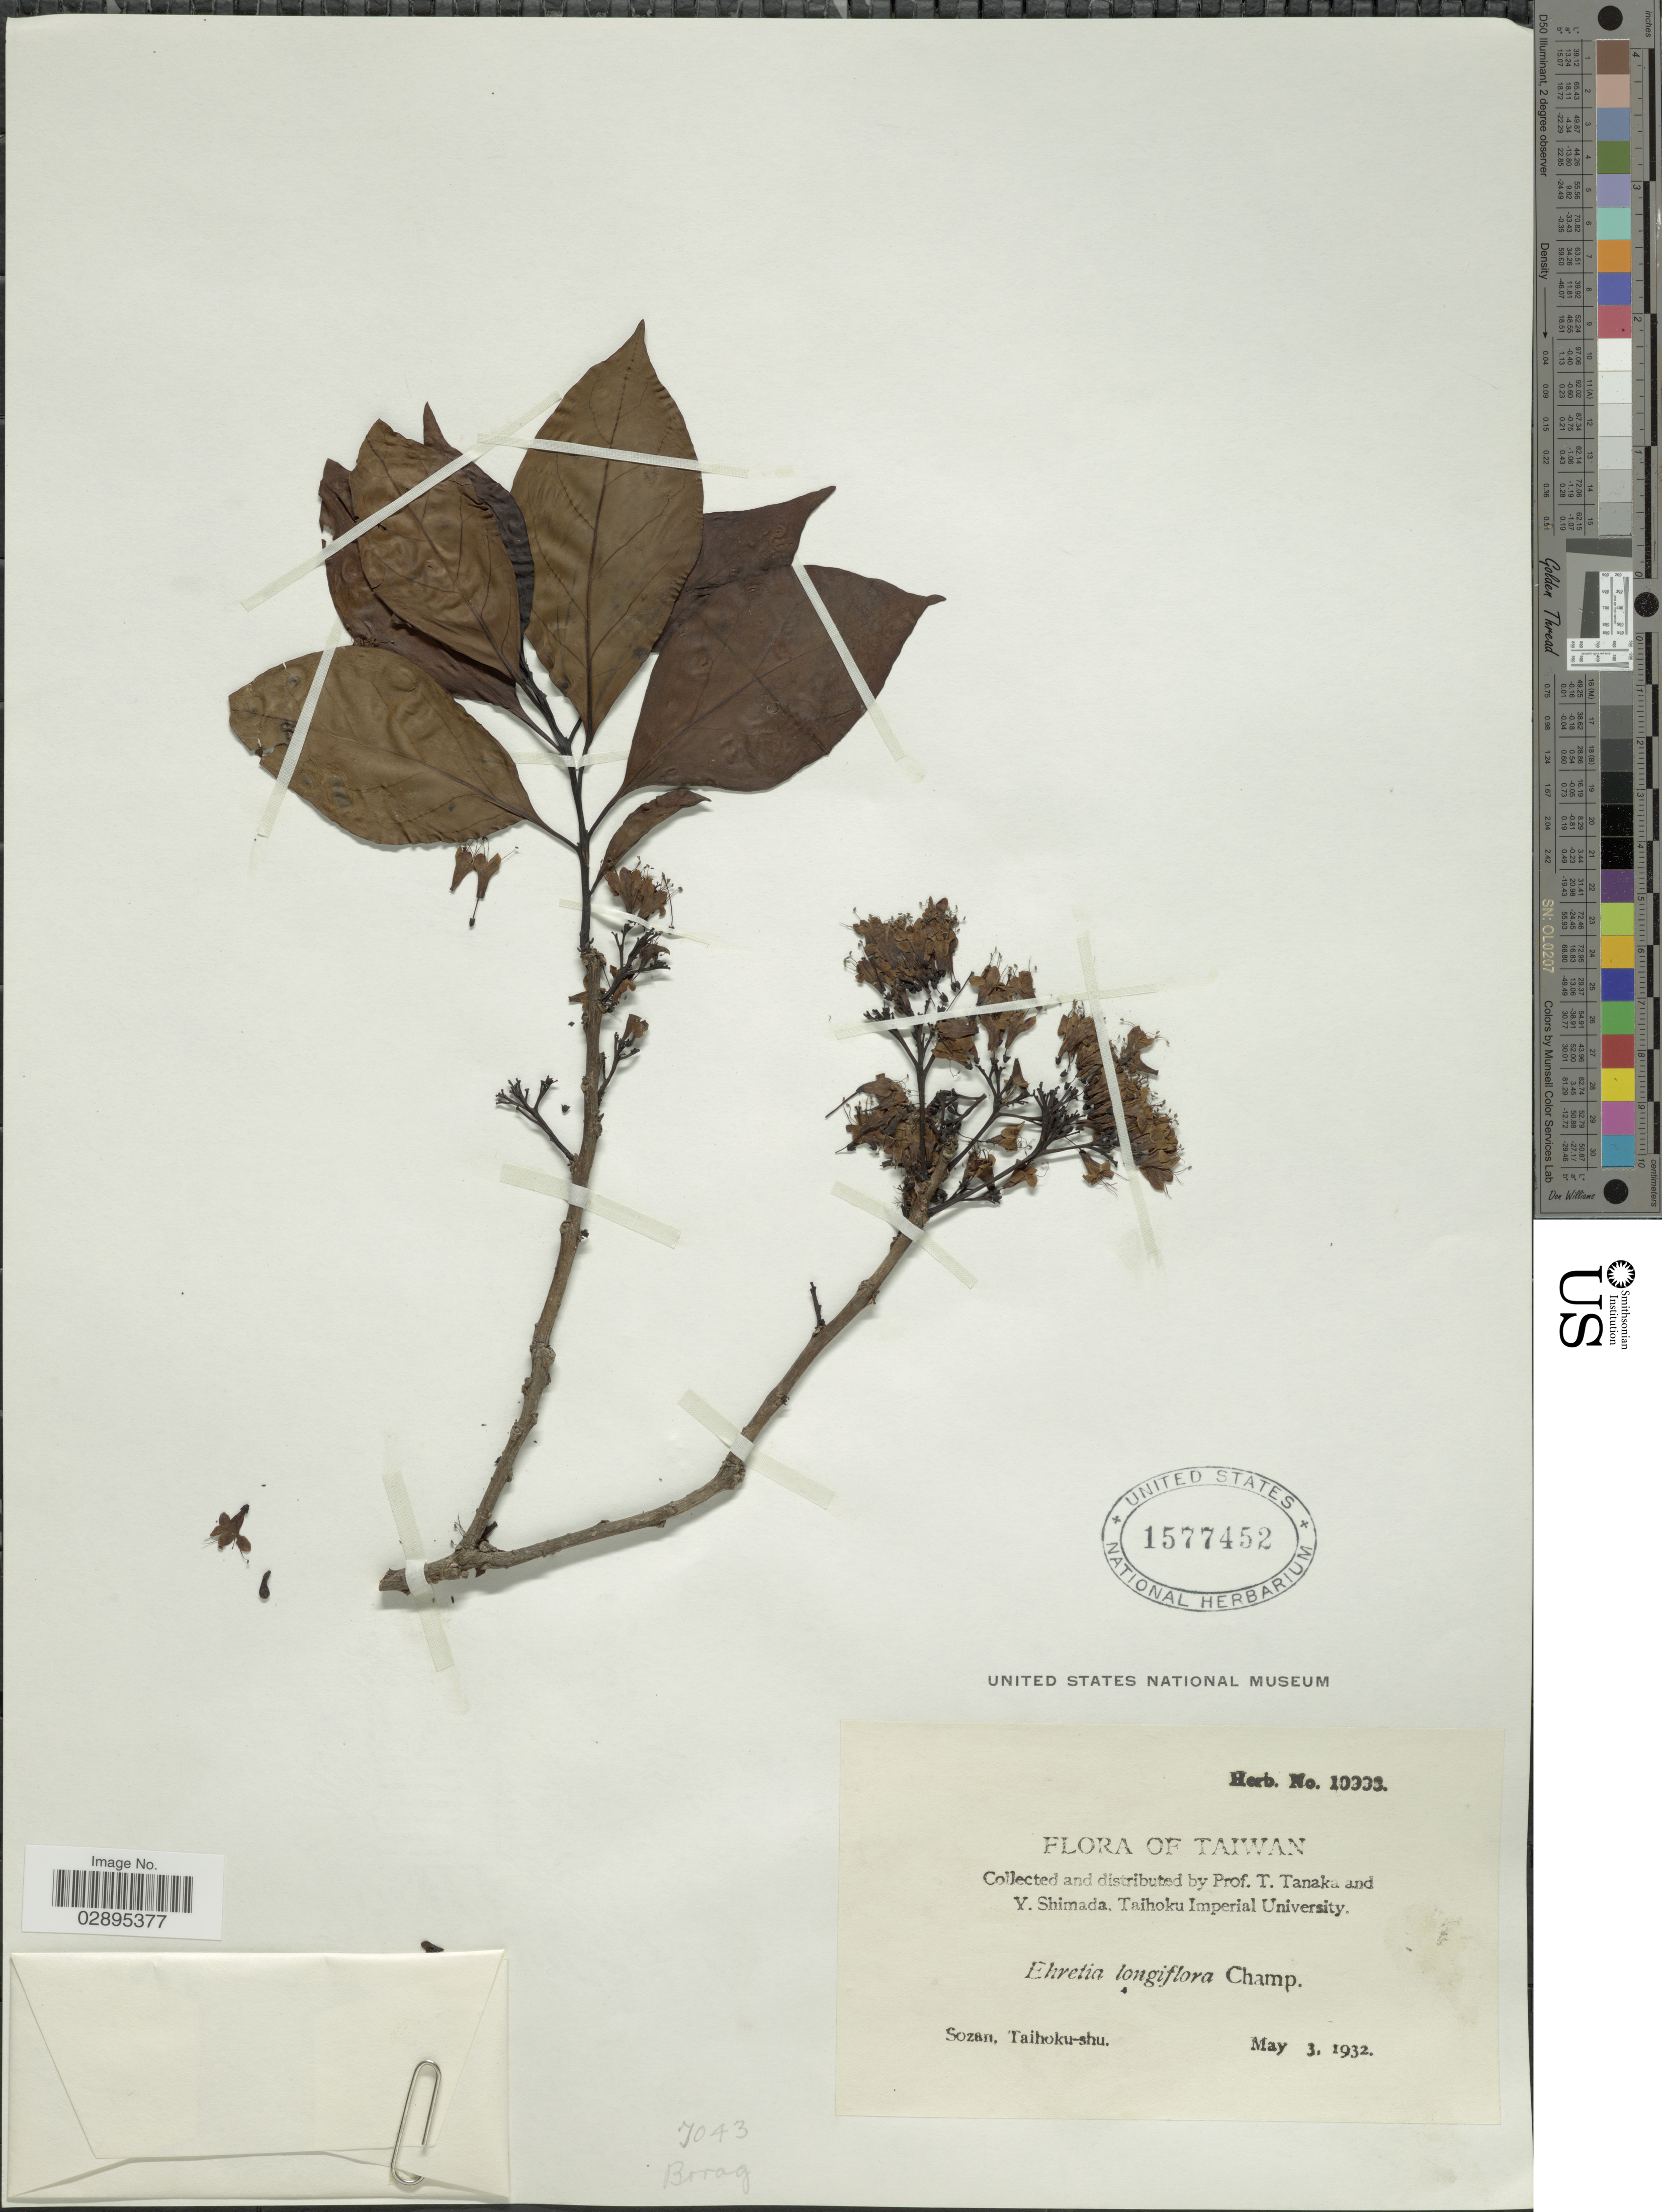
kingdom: Plantae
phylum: Tracheophyta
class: Magnoliopsida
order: Boraginales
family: Ehretiaceae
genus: Ehretia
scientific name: Ehretia longiflora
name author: Champ. ex Benth.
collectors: T. Tanaka & Y. Shimada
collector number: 10008*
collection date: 1932-05-03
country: Taiwan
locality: Sozan, Taihoku-shu.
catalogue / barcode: US 1577452